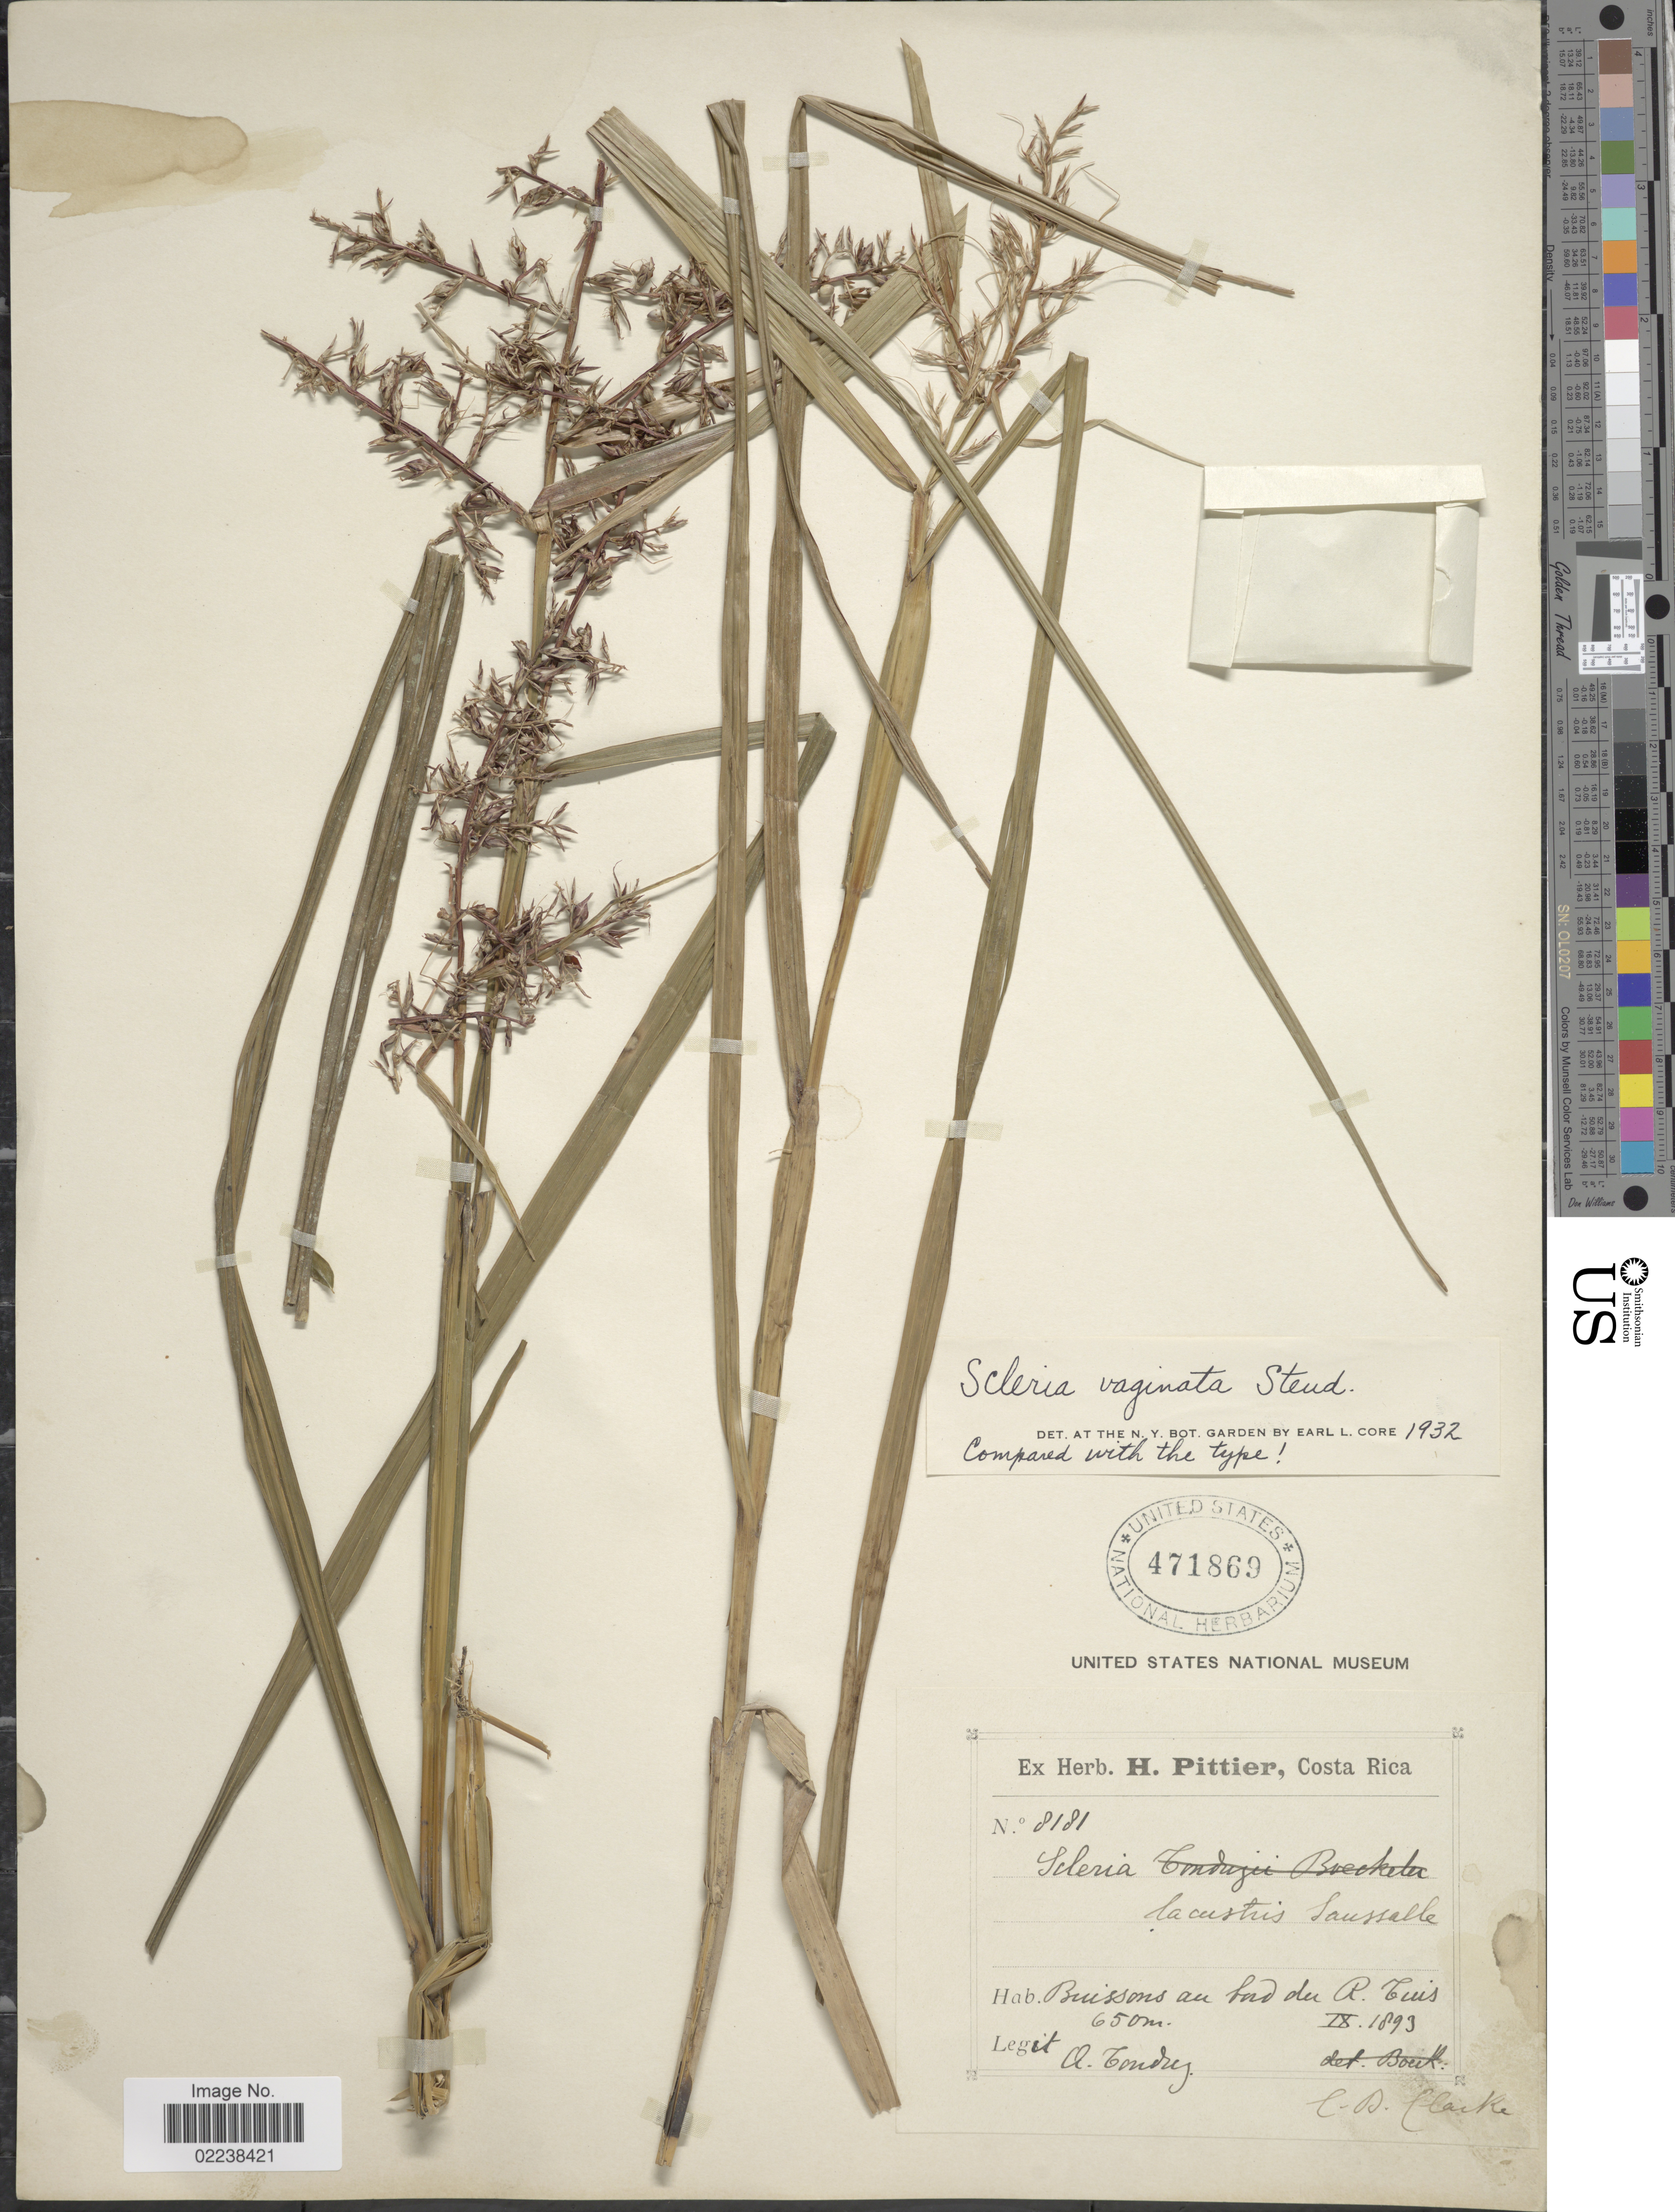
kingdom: Plantae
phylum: Tracheophyta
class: Liliopsida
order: Poales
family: Cyperaceae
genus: Scleria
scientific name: Scleria vaginata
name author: Steud.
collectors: A. Tonduz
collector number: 8181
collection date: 1893-09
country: Costa Rica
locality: Buissons au bord du R. Tuis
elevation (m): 650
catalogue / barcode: US 471869